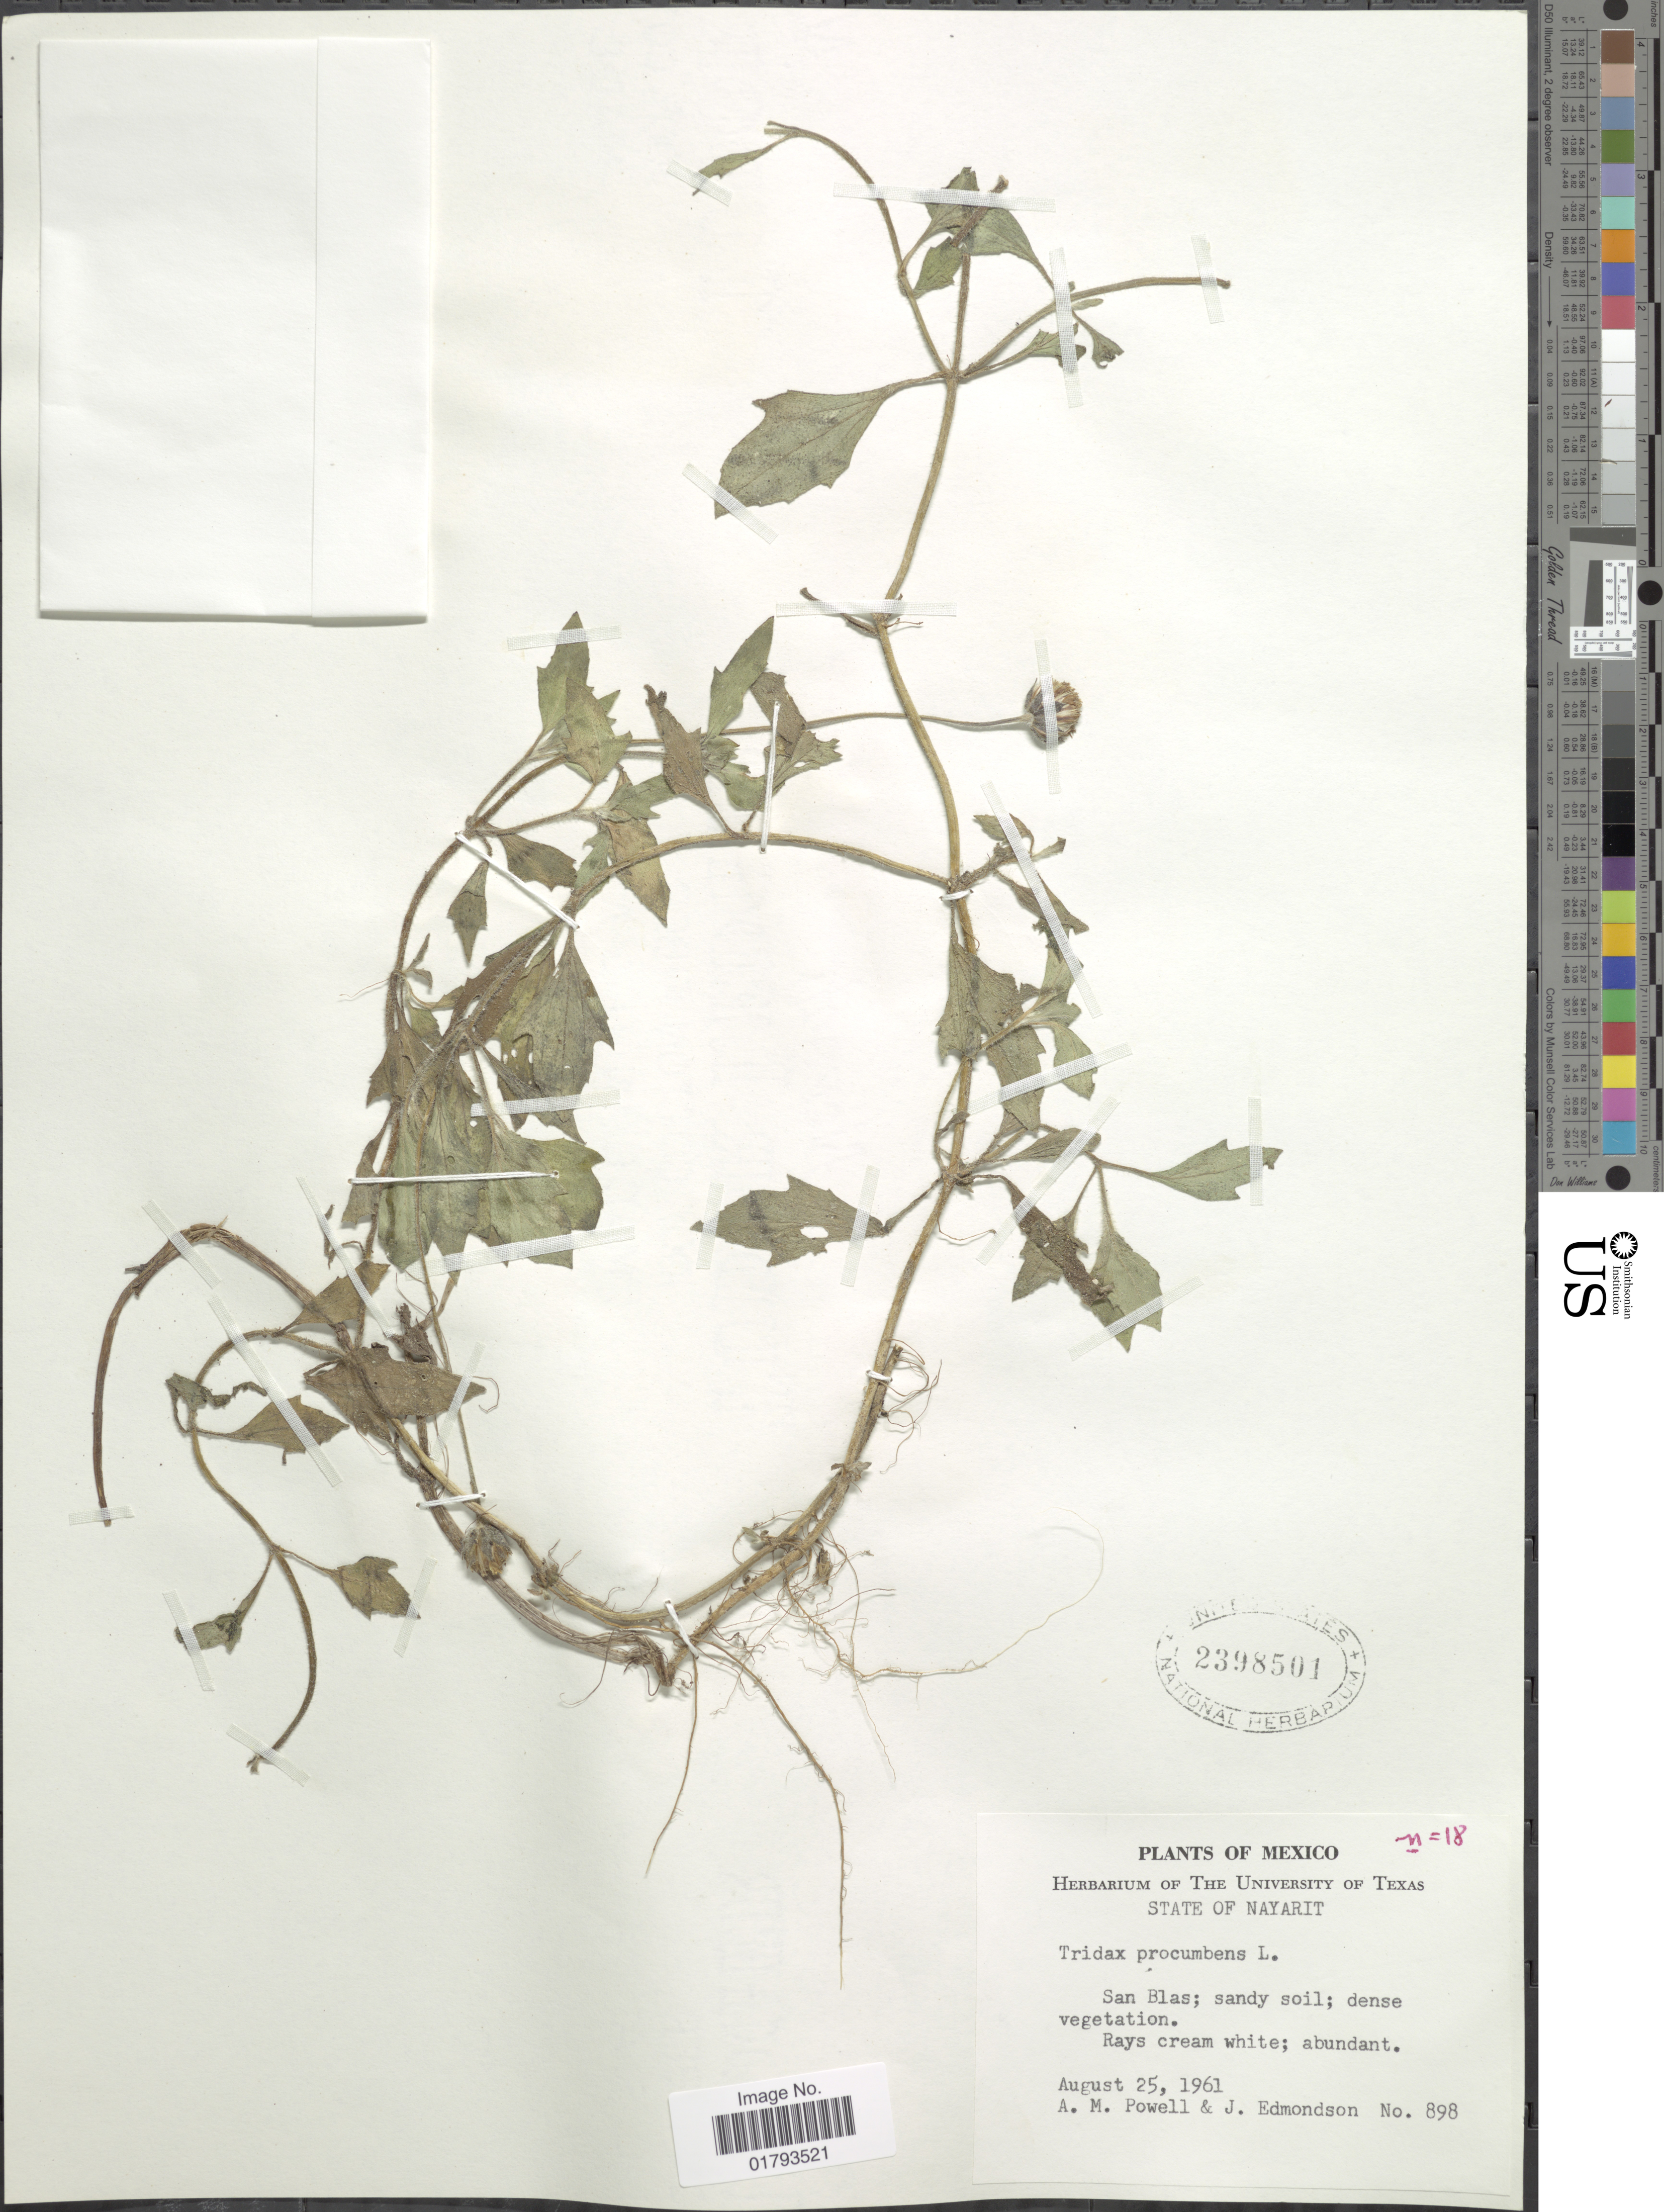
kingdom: Plantae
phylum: Tracheophyta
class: Magnoliopsida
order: Asterales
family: Asteraceae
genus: Tridax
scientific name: Tridax procumbens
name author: L.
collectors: A. M. Powell & J. Edmondson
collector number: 898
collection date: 1961-08-25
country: Mexico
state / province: Nayarit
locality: State of Nayarit, San Blas.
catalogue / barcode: US 2398501